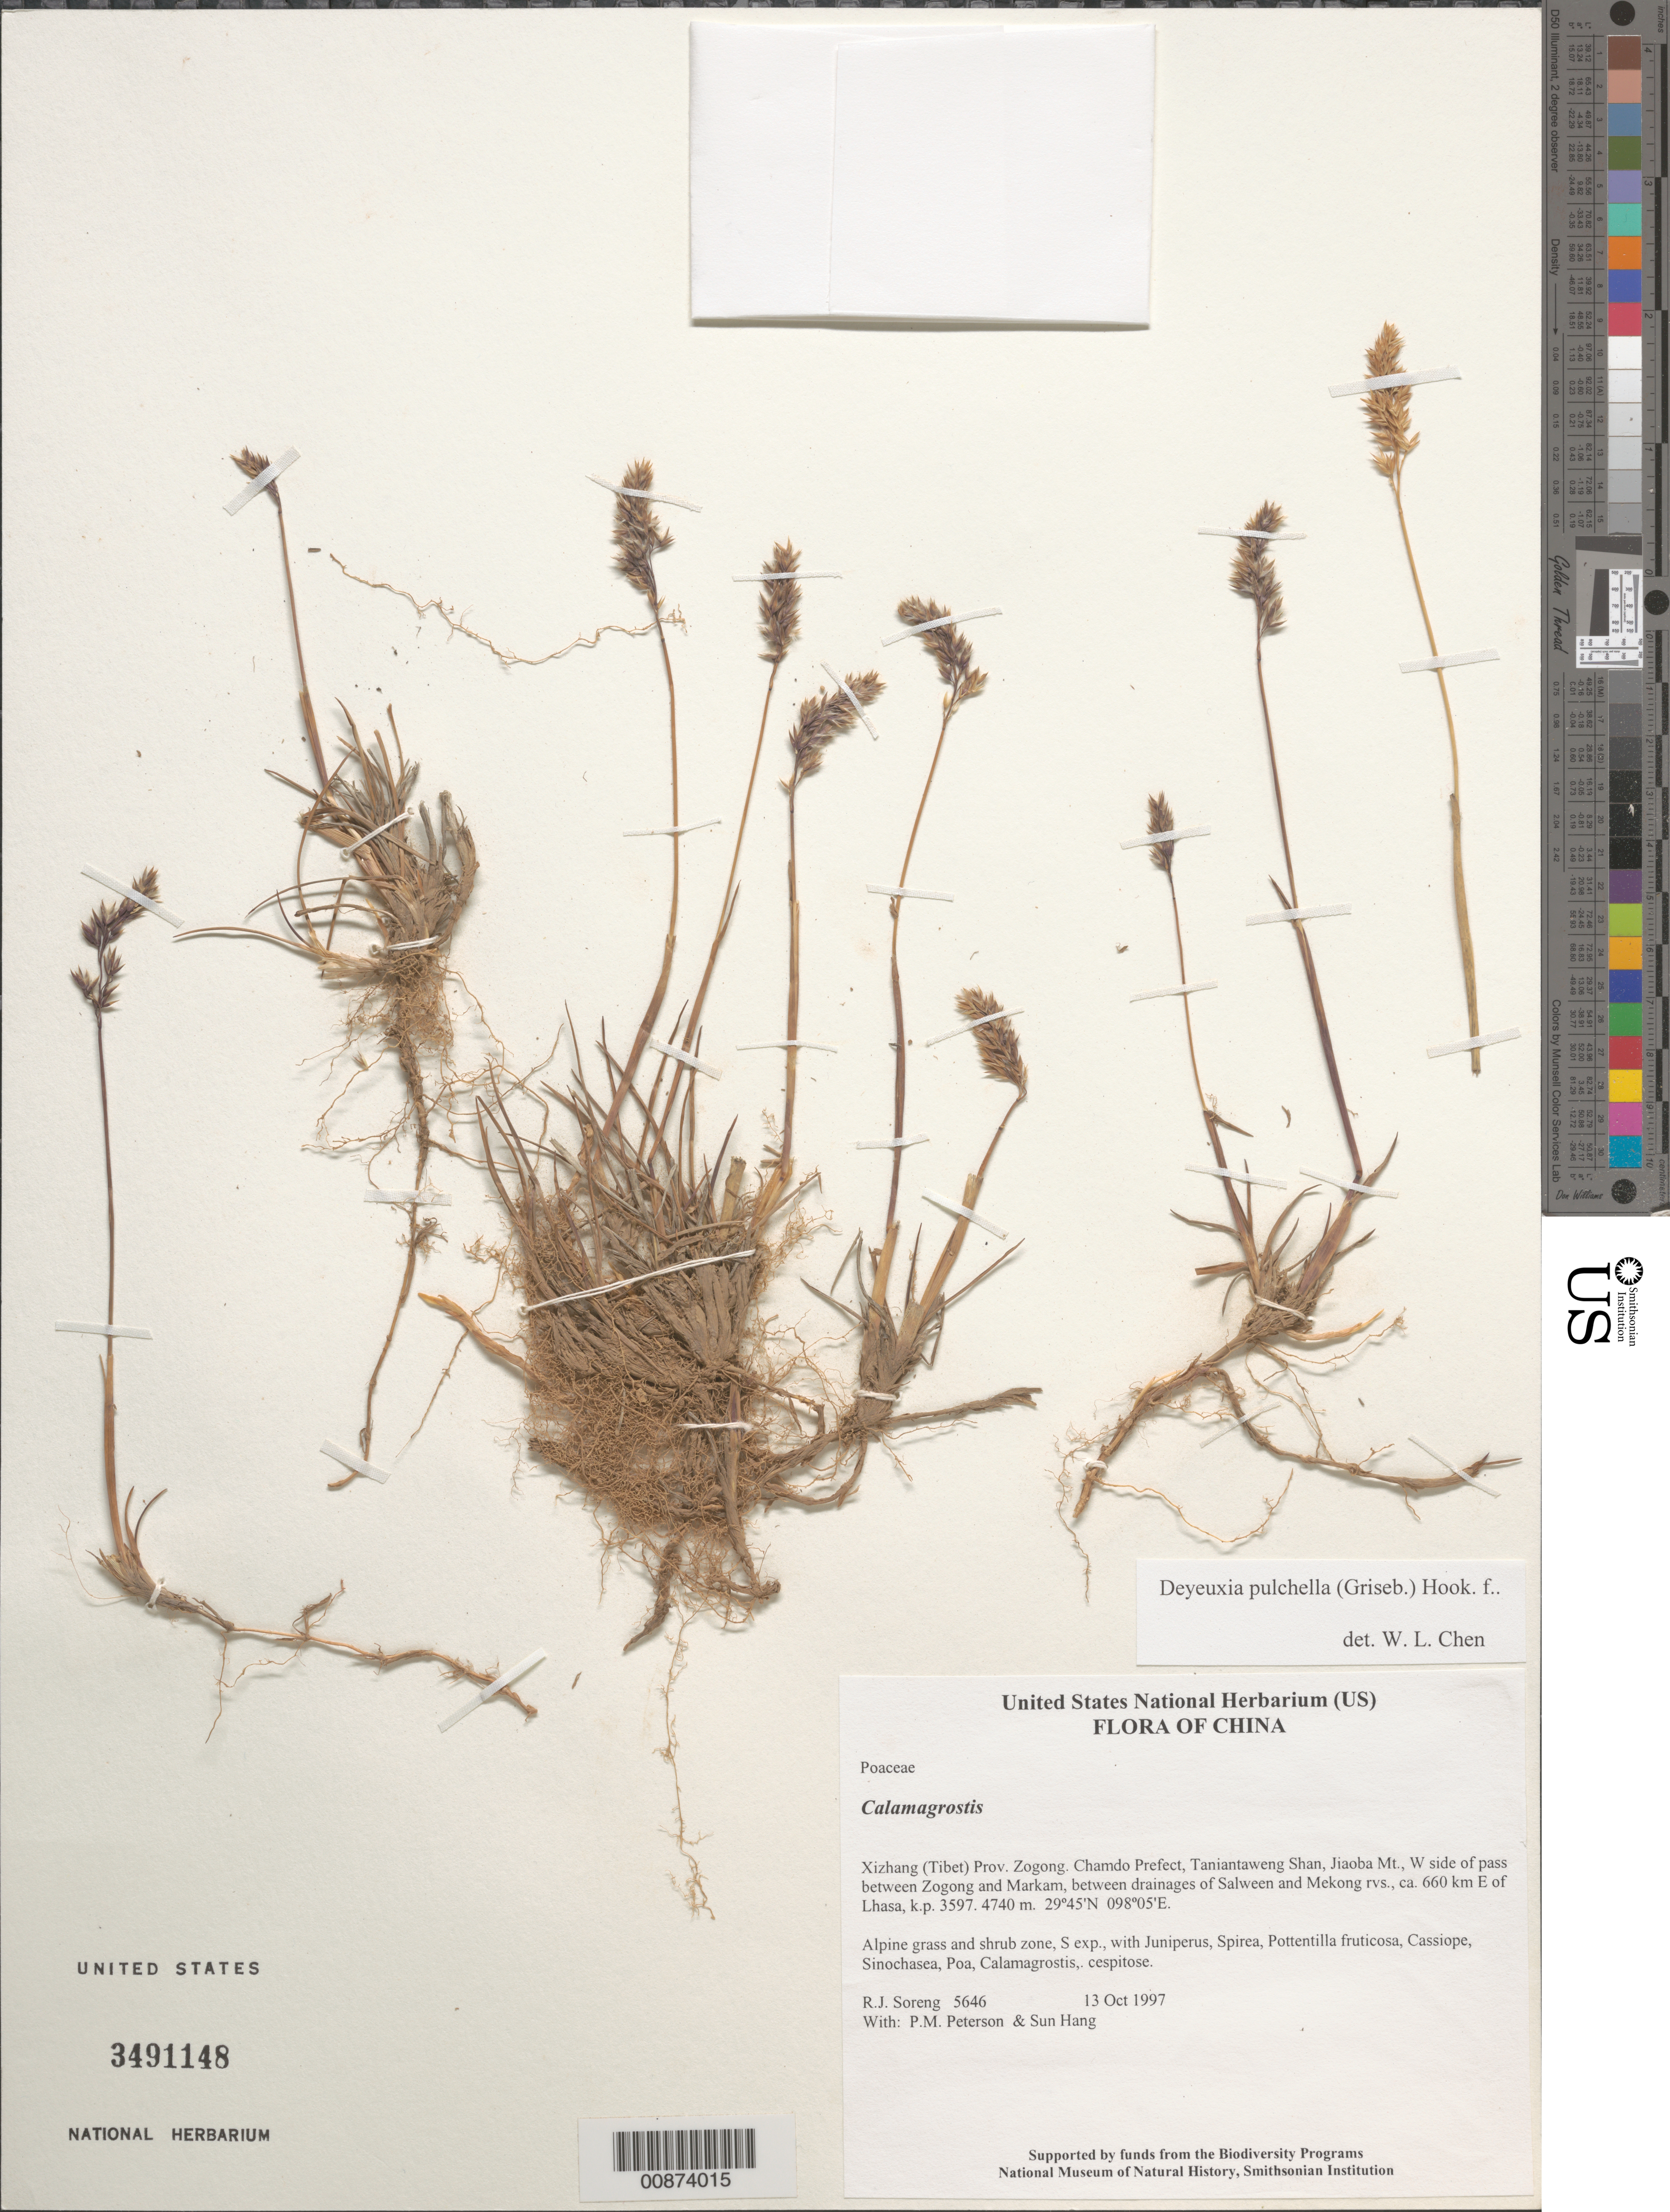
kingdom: Plantae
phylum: Tracheophyta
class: Liliopsida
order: Poales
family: Poaceae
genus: Deyeuxia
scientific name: Deyeuxia pulchella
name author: Hook. f.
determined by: Chen, W. L.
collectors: R. J. Soreng, P. M. Peterson & Sun Hang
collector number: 5646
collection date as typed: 13 Oct 1997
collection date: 1997-10-13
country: China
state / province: Xizang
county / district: Zogong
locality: Chamdo Prefect, Taniantaweng Shan, Jiaoba Mt., W side of pass between Zogong and Markam, between drainages of Salween and Mekong rvs., ca. 660 km E of Lhasa, k.p. 3597.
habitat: Alpine grass and shrub zone, S exp., with Juniperus, Spirea, Pottentilla fruticosa, Cassiope, Sinochasea, Poa, Calamagrostis,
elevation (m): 4740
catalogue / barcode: US 3491148